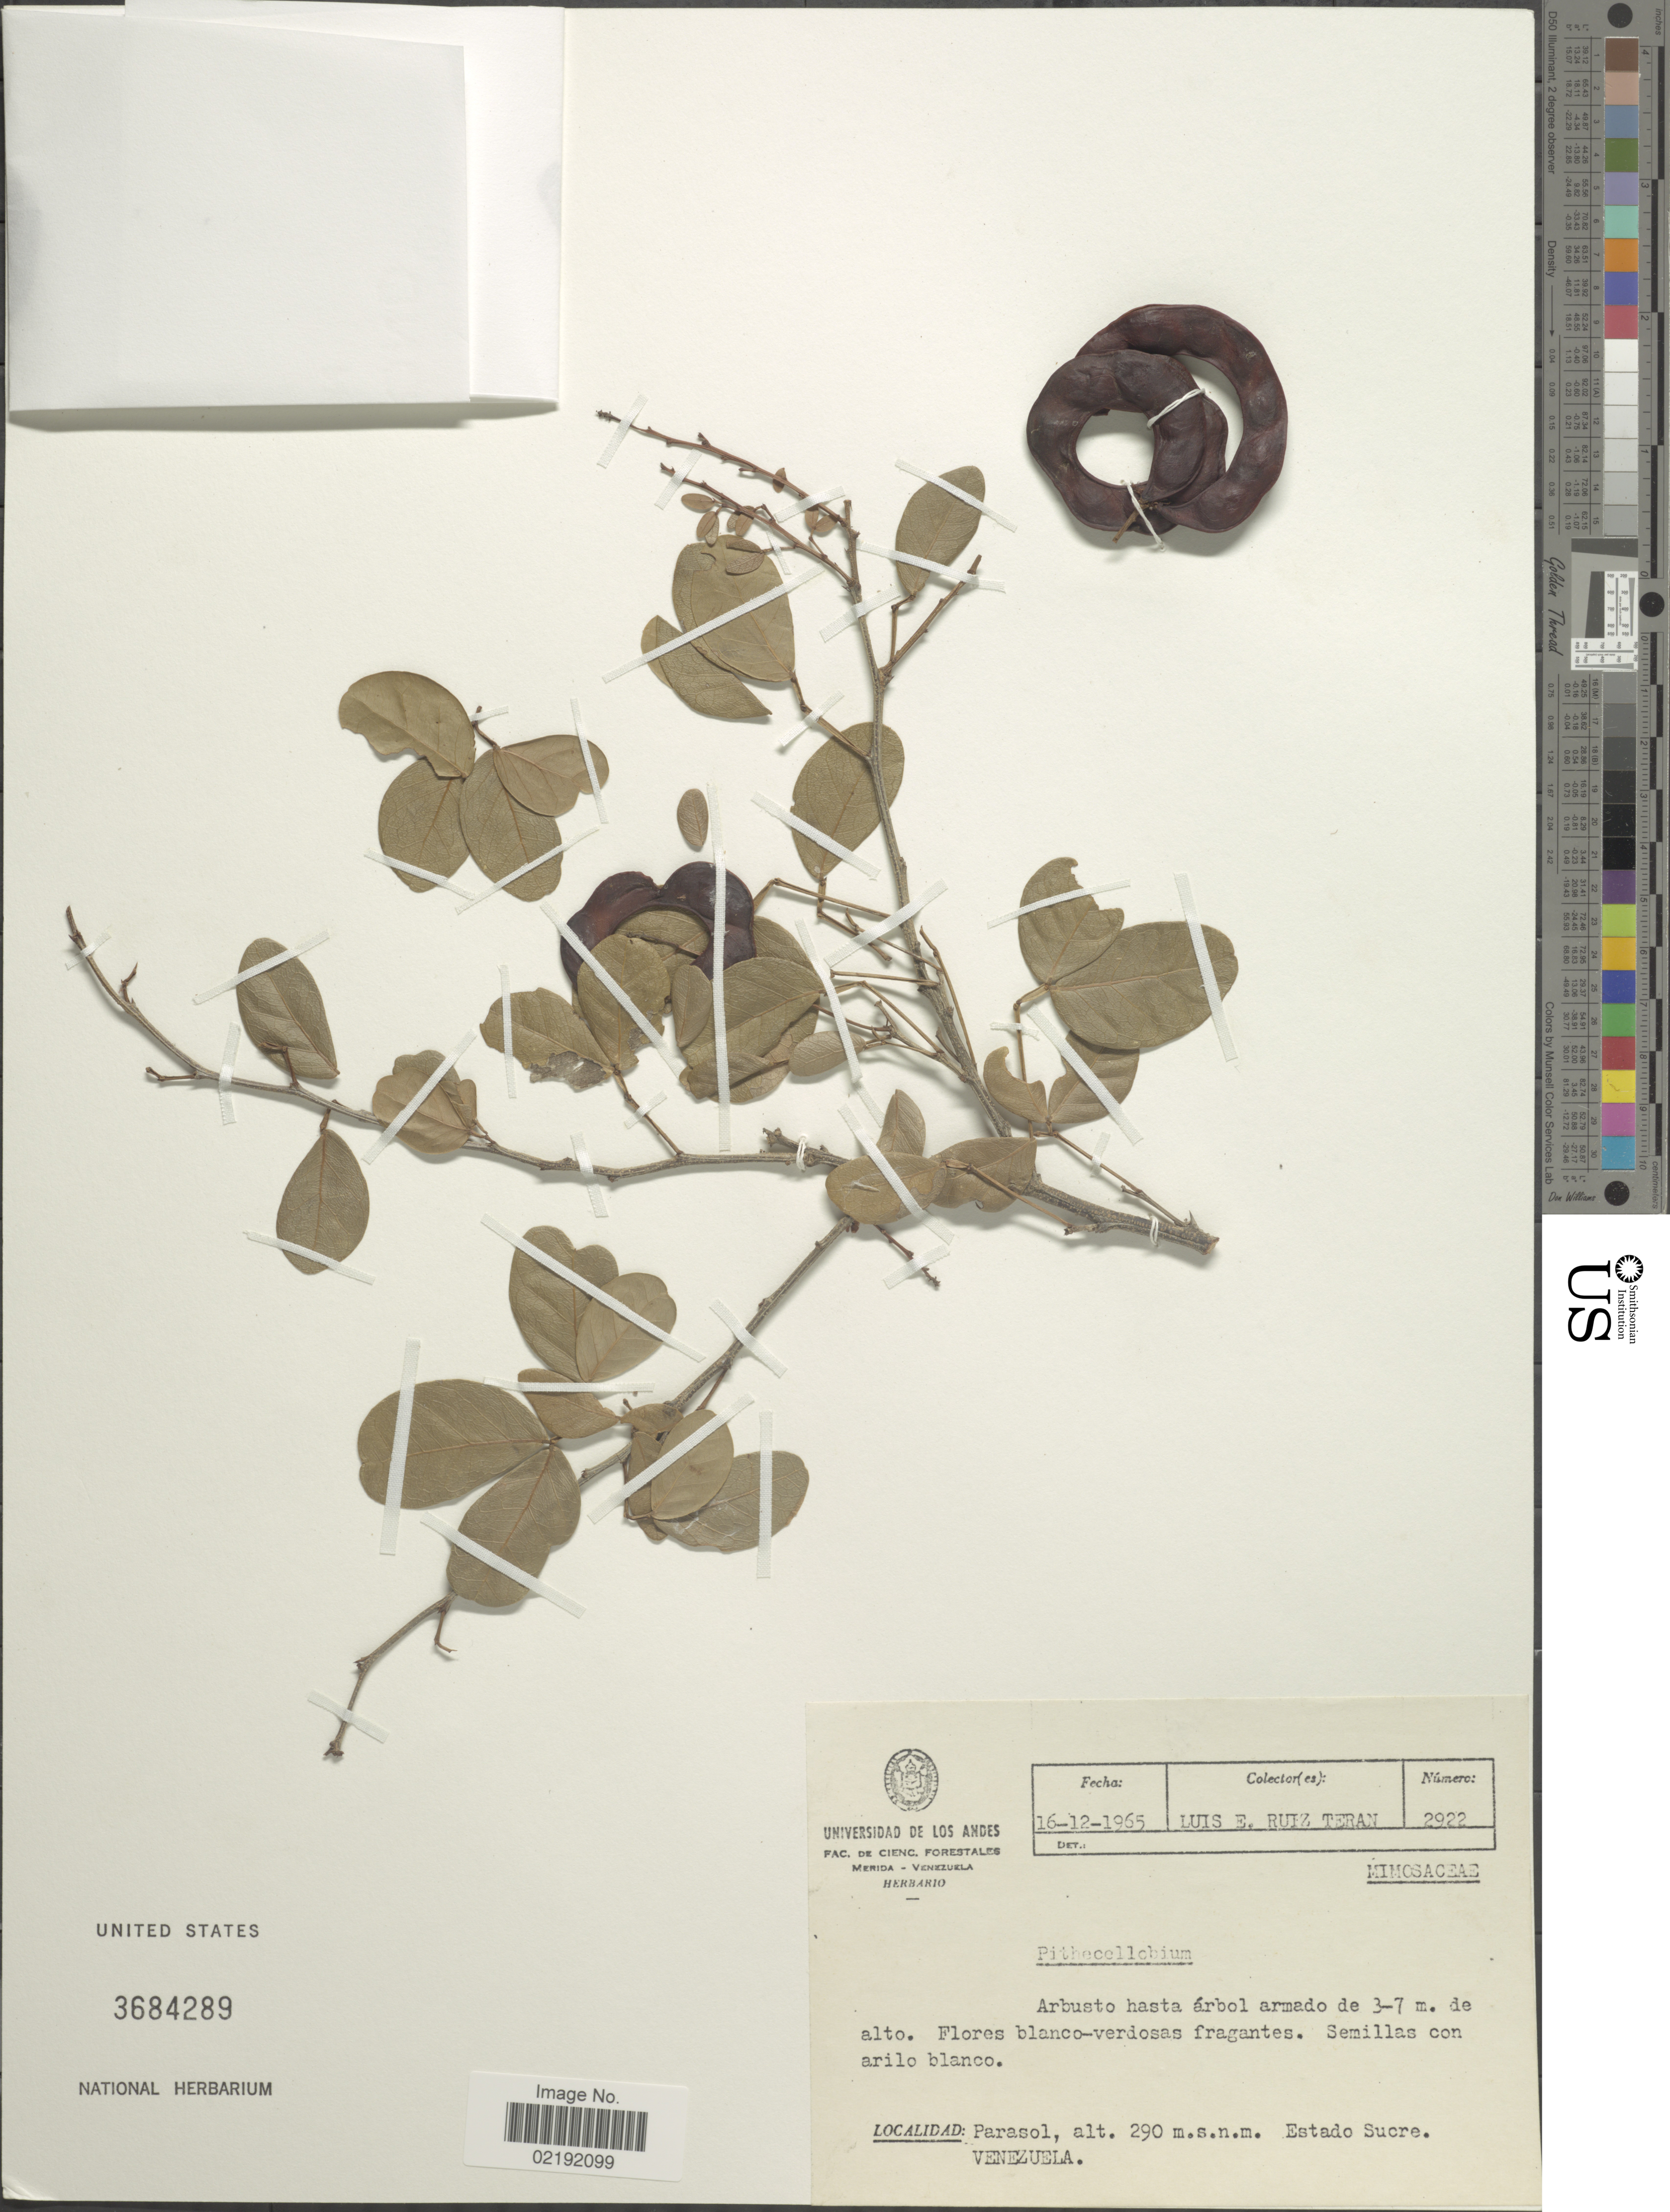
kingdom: Plantae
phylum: Tracheophyta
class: Magnoliopsida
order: Fabales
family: Fabaceae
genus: Pithecellobium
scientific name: Pithecellobium sp.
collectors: L. E. Ruíz-Terán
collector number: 2922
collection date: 1965-12-16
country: Venezuela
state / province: Sucre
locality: Parasol, Estado Sucre.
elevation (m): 290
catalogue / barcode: US 3684289